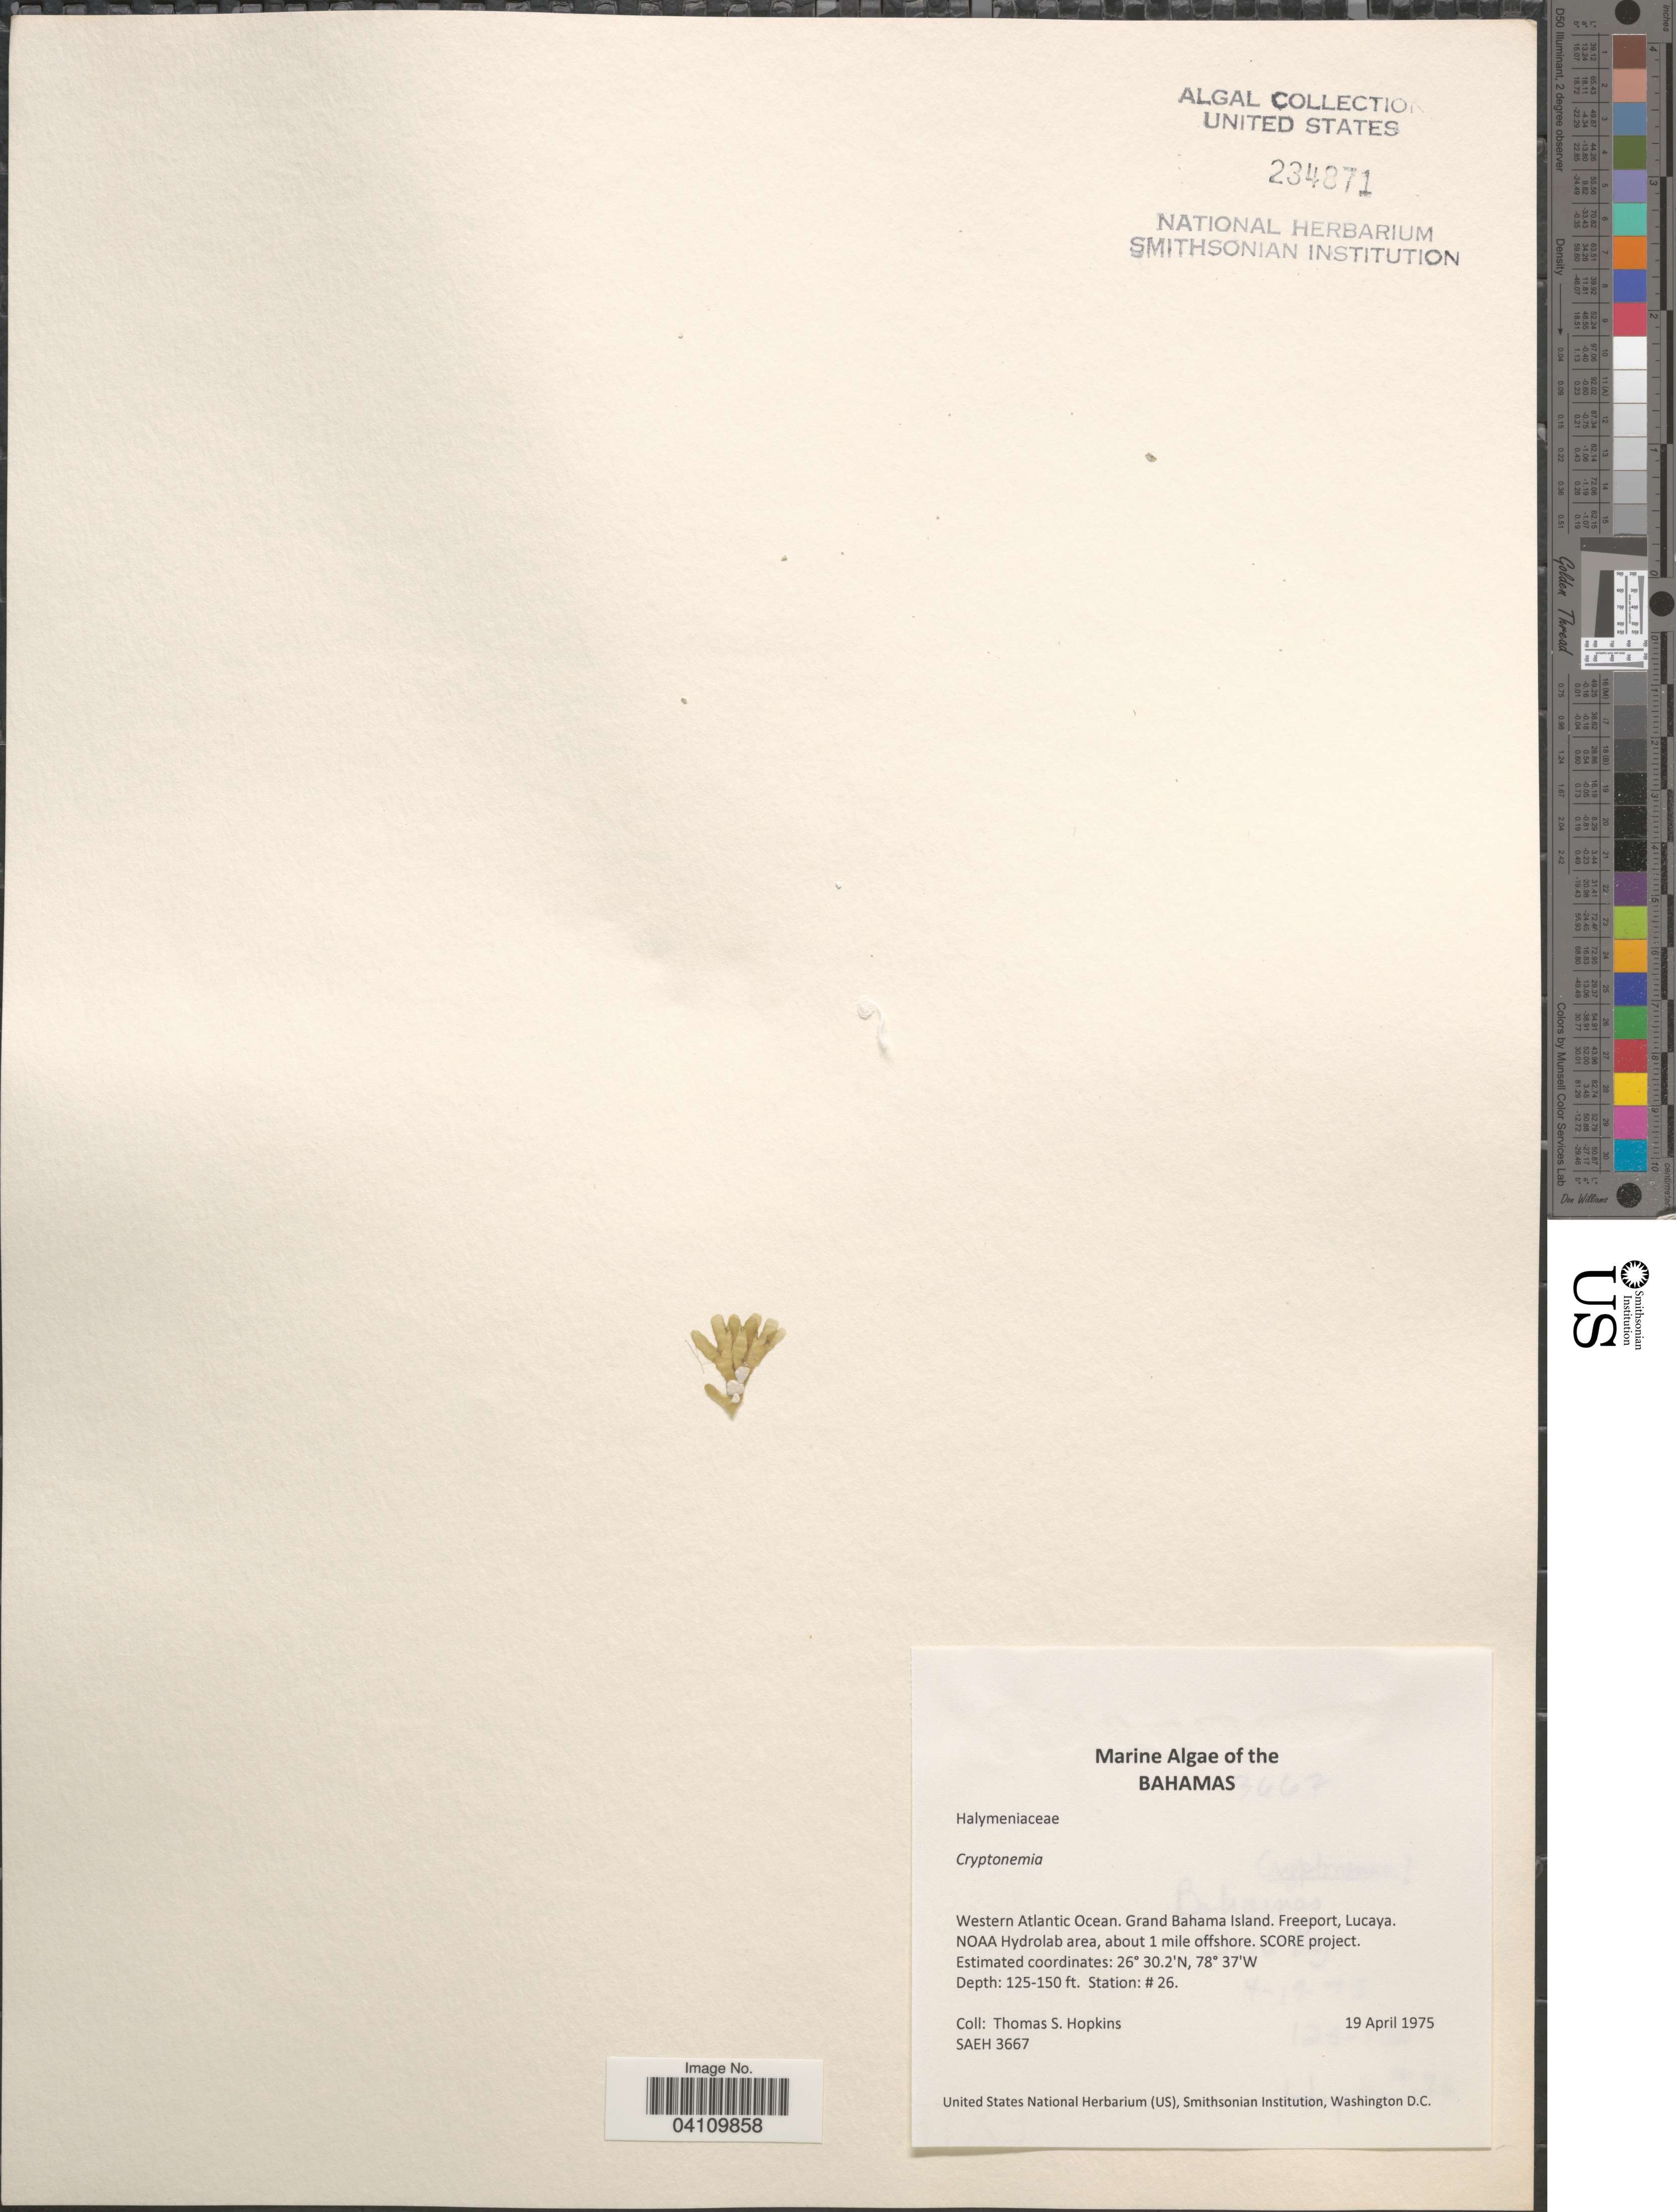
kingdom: Plantae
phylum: Rhodophyta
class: Florideophyceae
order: Halymeniales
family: Halymeniaceae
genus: Cryptonemia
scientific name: Cryptonemia sp.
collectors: T. Hopkins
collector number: SAEH 3667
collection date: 1975-04-19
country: Bahamas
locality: Western Atlantic Ocean. Grand Bahama Island. Freeport, Lucaya. NOAA Hydrolab area, about 1 mile offshore. SCORE project. Station: # 26.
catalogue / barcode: US 234871